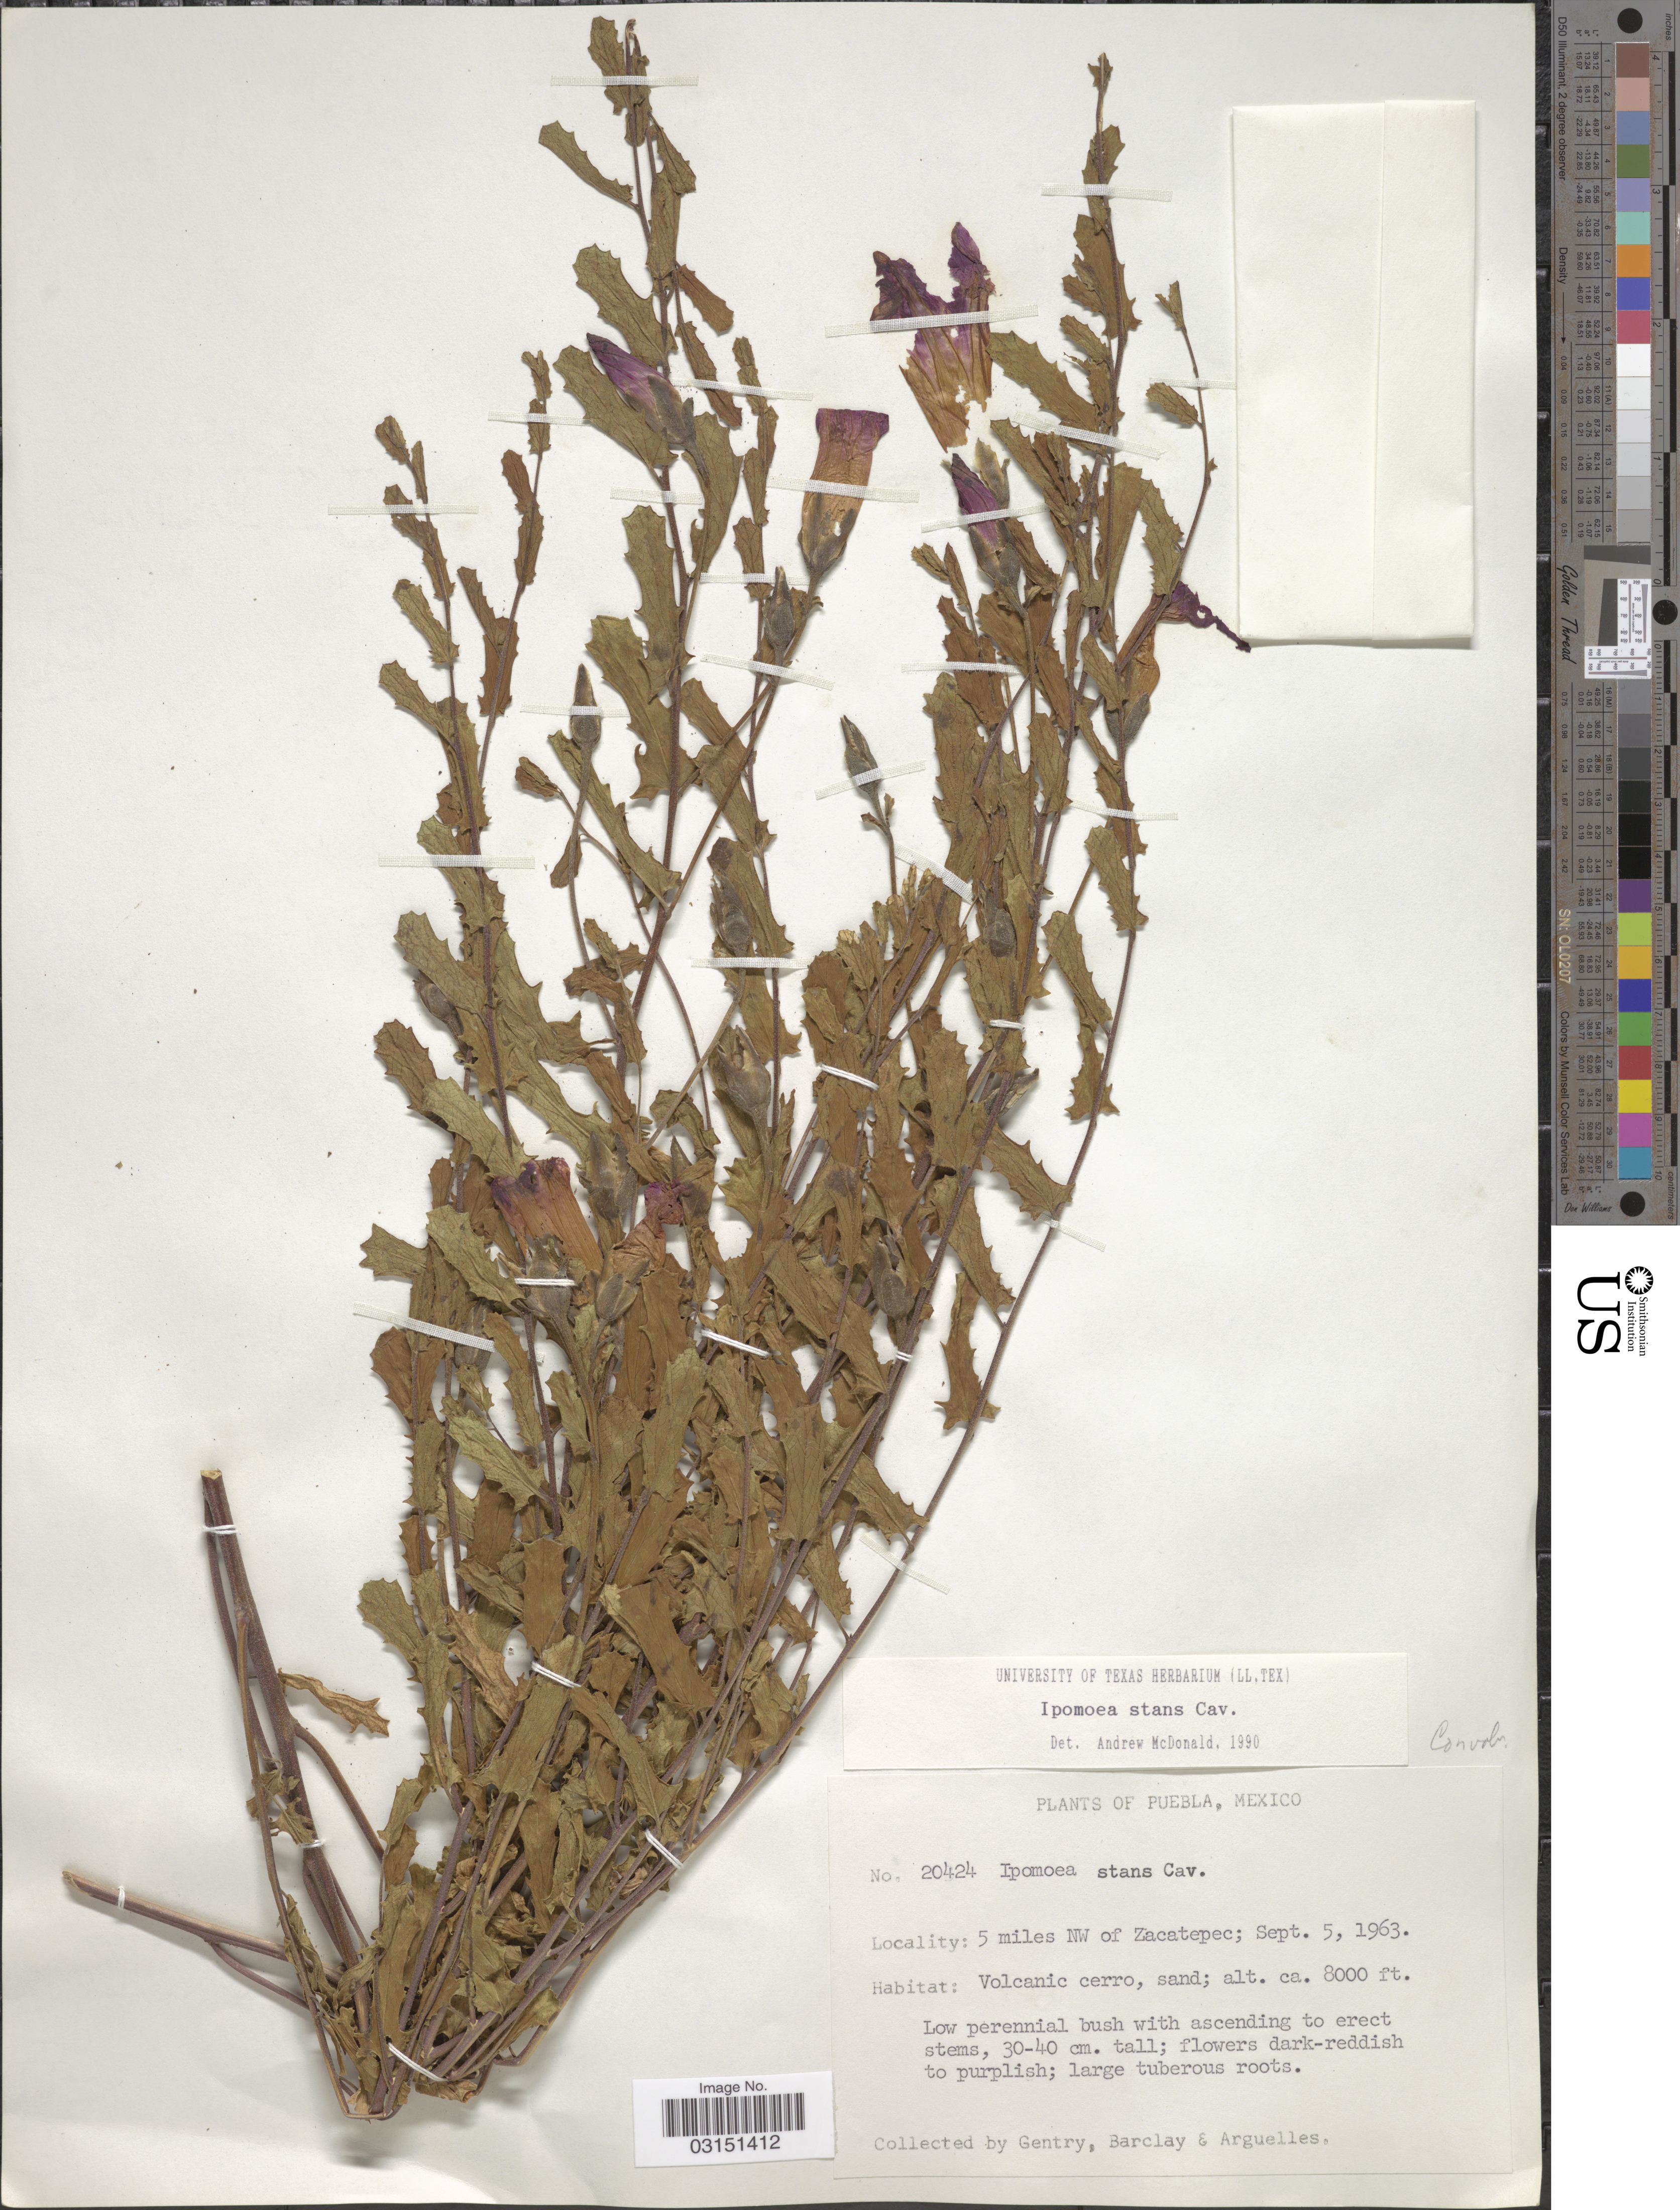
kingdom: Plantae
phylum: Tracheophyta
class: Magnoliopsida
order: Solanales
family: Convolvulaceae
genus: Ipomoea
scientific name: Ipomoea stans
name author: Cav.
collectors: Gentry, --, -- Barclay & Arguelles, --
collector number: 20424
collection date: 1963-09-05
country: Mexico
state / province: Puebla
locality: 5 miles NW of Zacatepec.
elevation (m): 2438